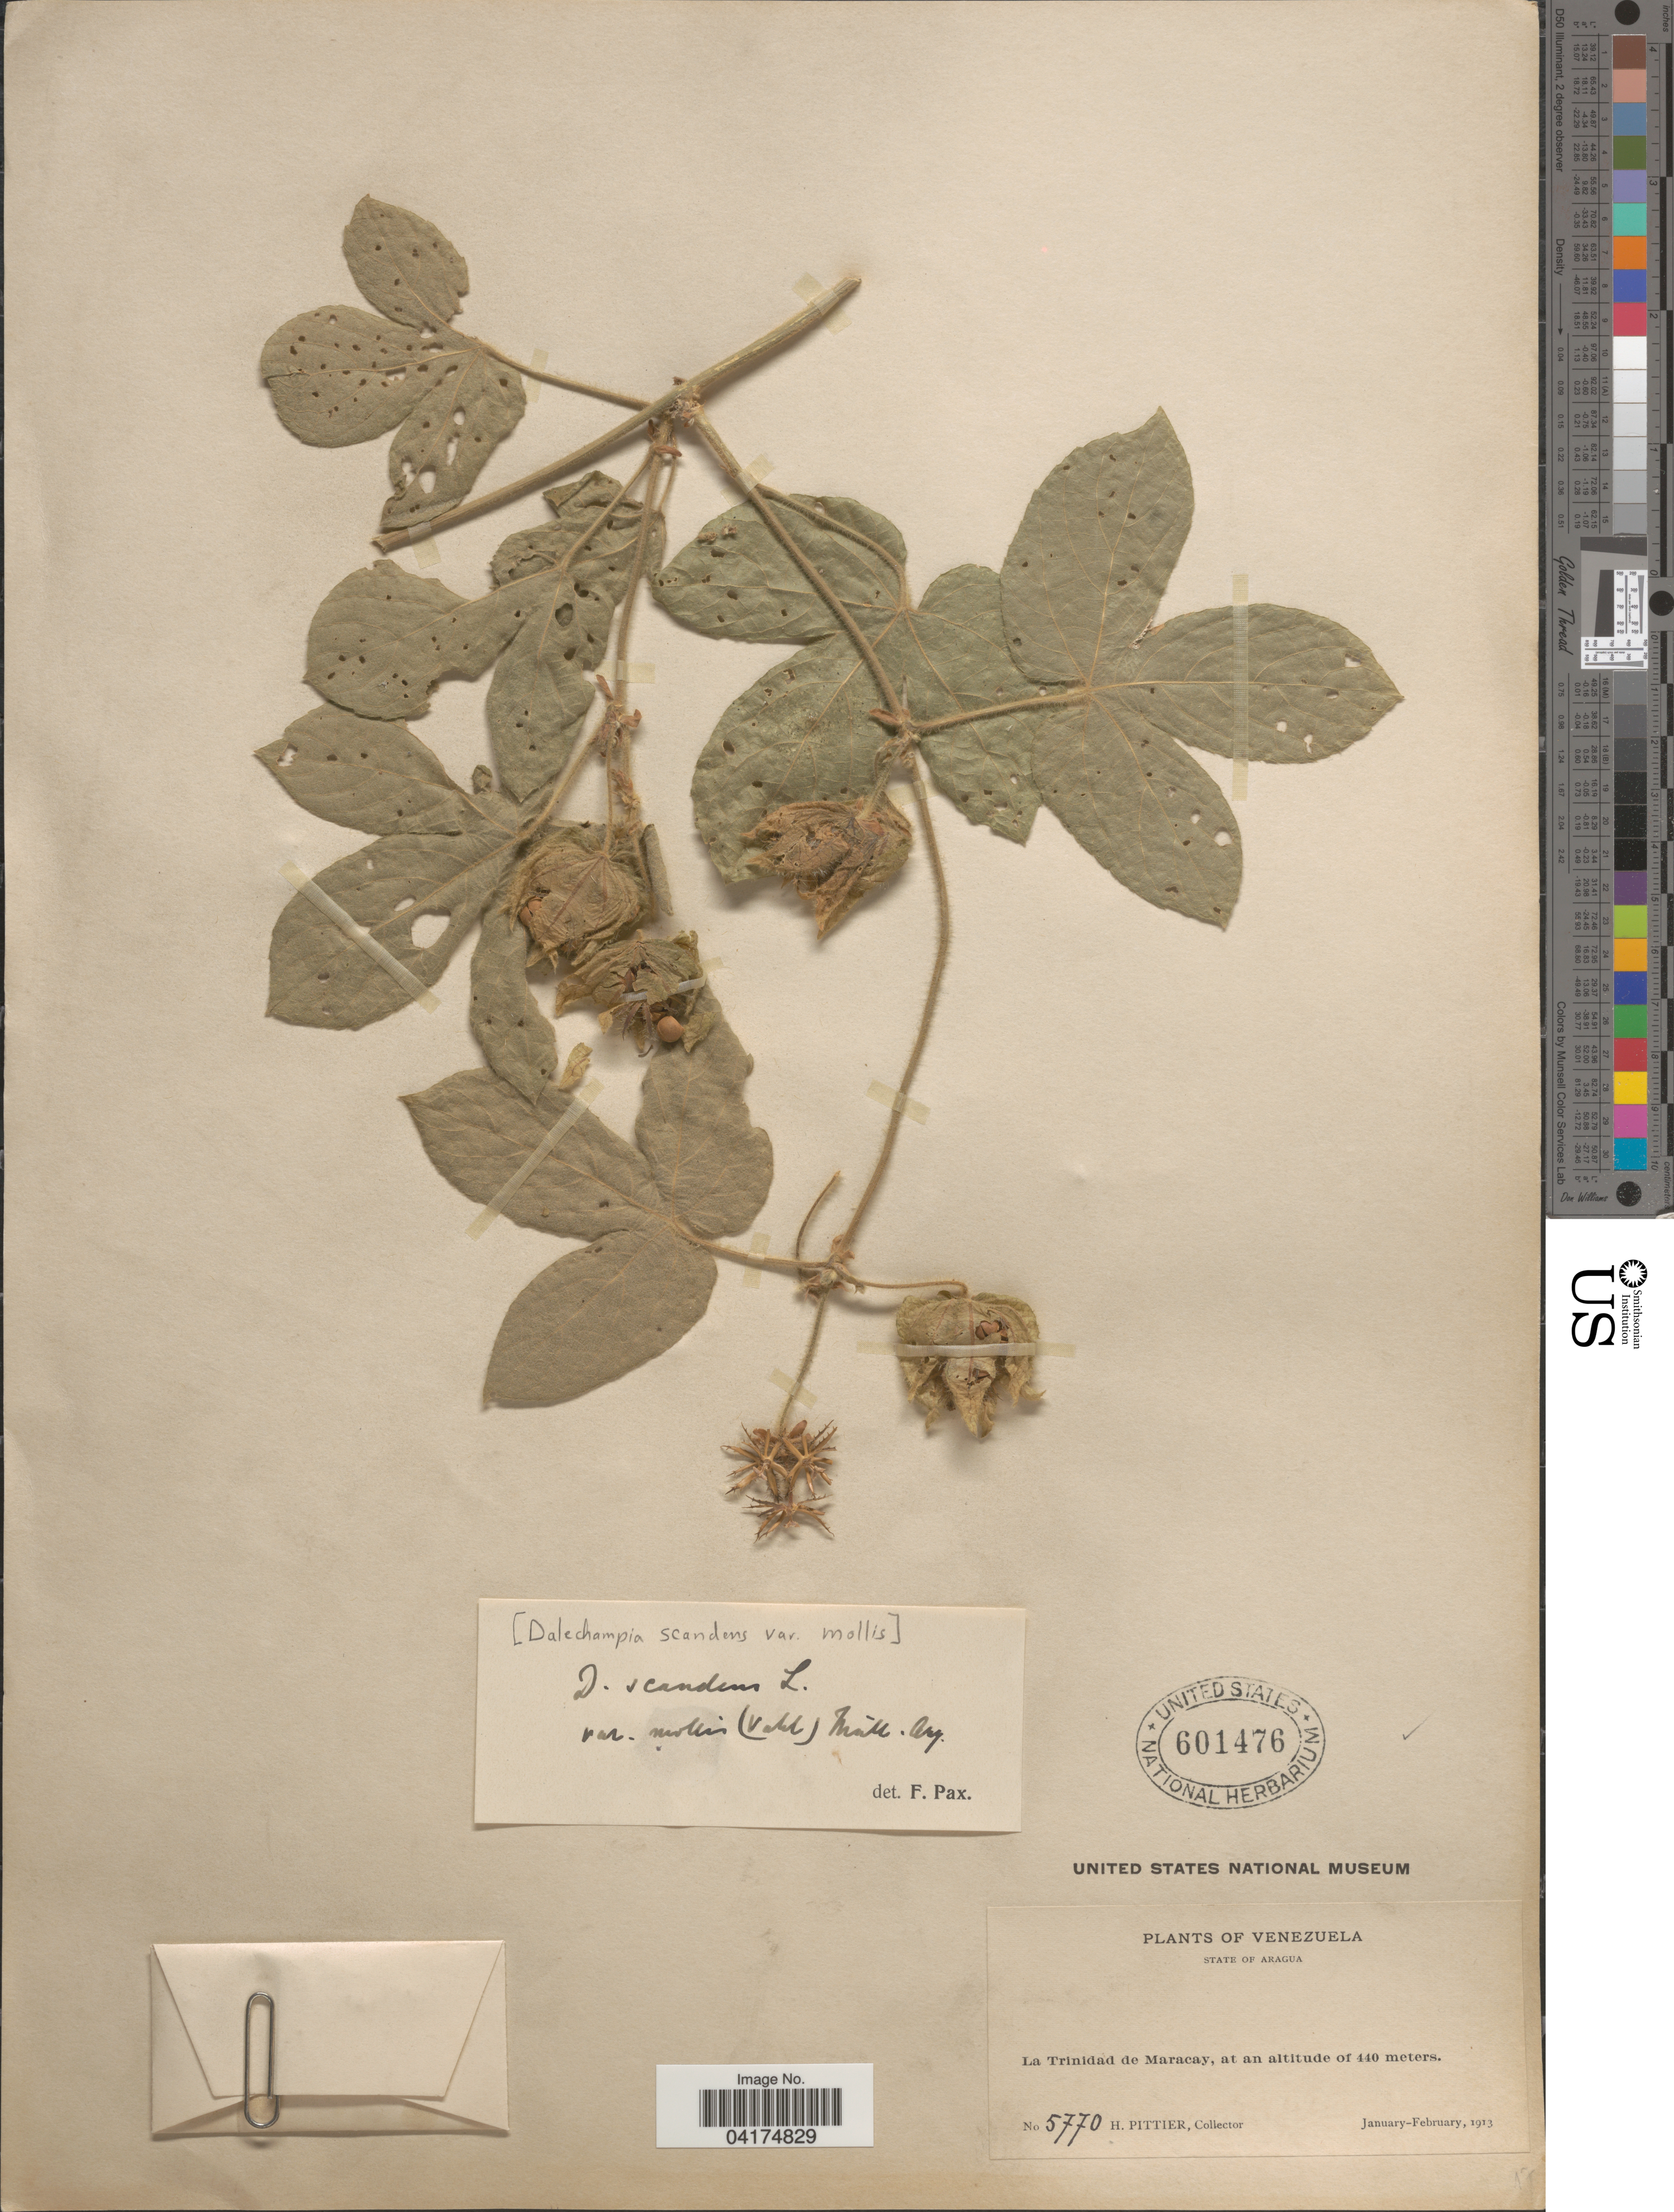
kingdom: Plantae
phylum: Tracheophyta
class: Magnoliopsida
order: Malpighiales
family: Euphorbiaceae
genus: Dalechampia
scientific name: Dalechampia scandens var. mollis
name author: (Vahl) Müll. Arg.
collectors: H. F. Pittier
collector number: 5770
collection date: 1913-01/1913-02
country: Venezuela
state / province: Aragua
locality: La Trinidad de Maracay.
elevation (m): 440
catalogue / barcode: US 601476